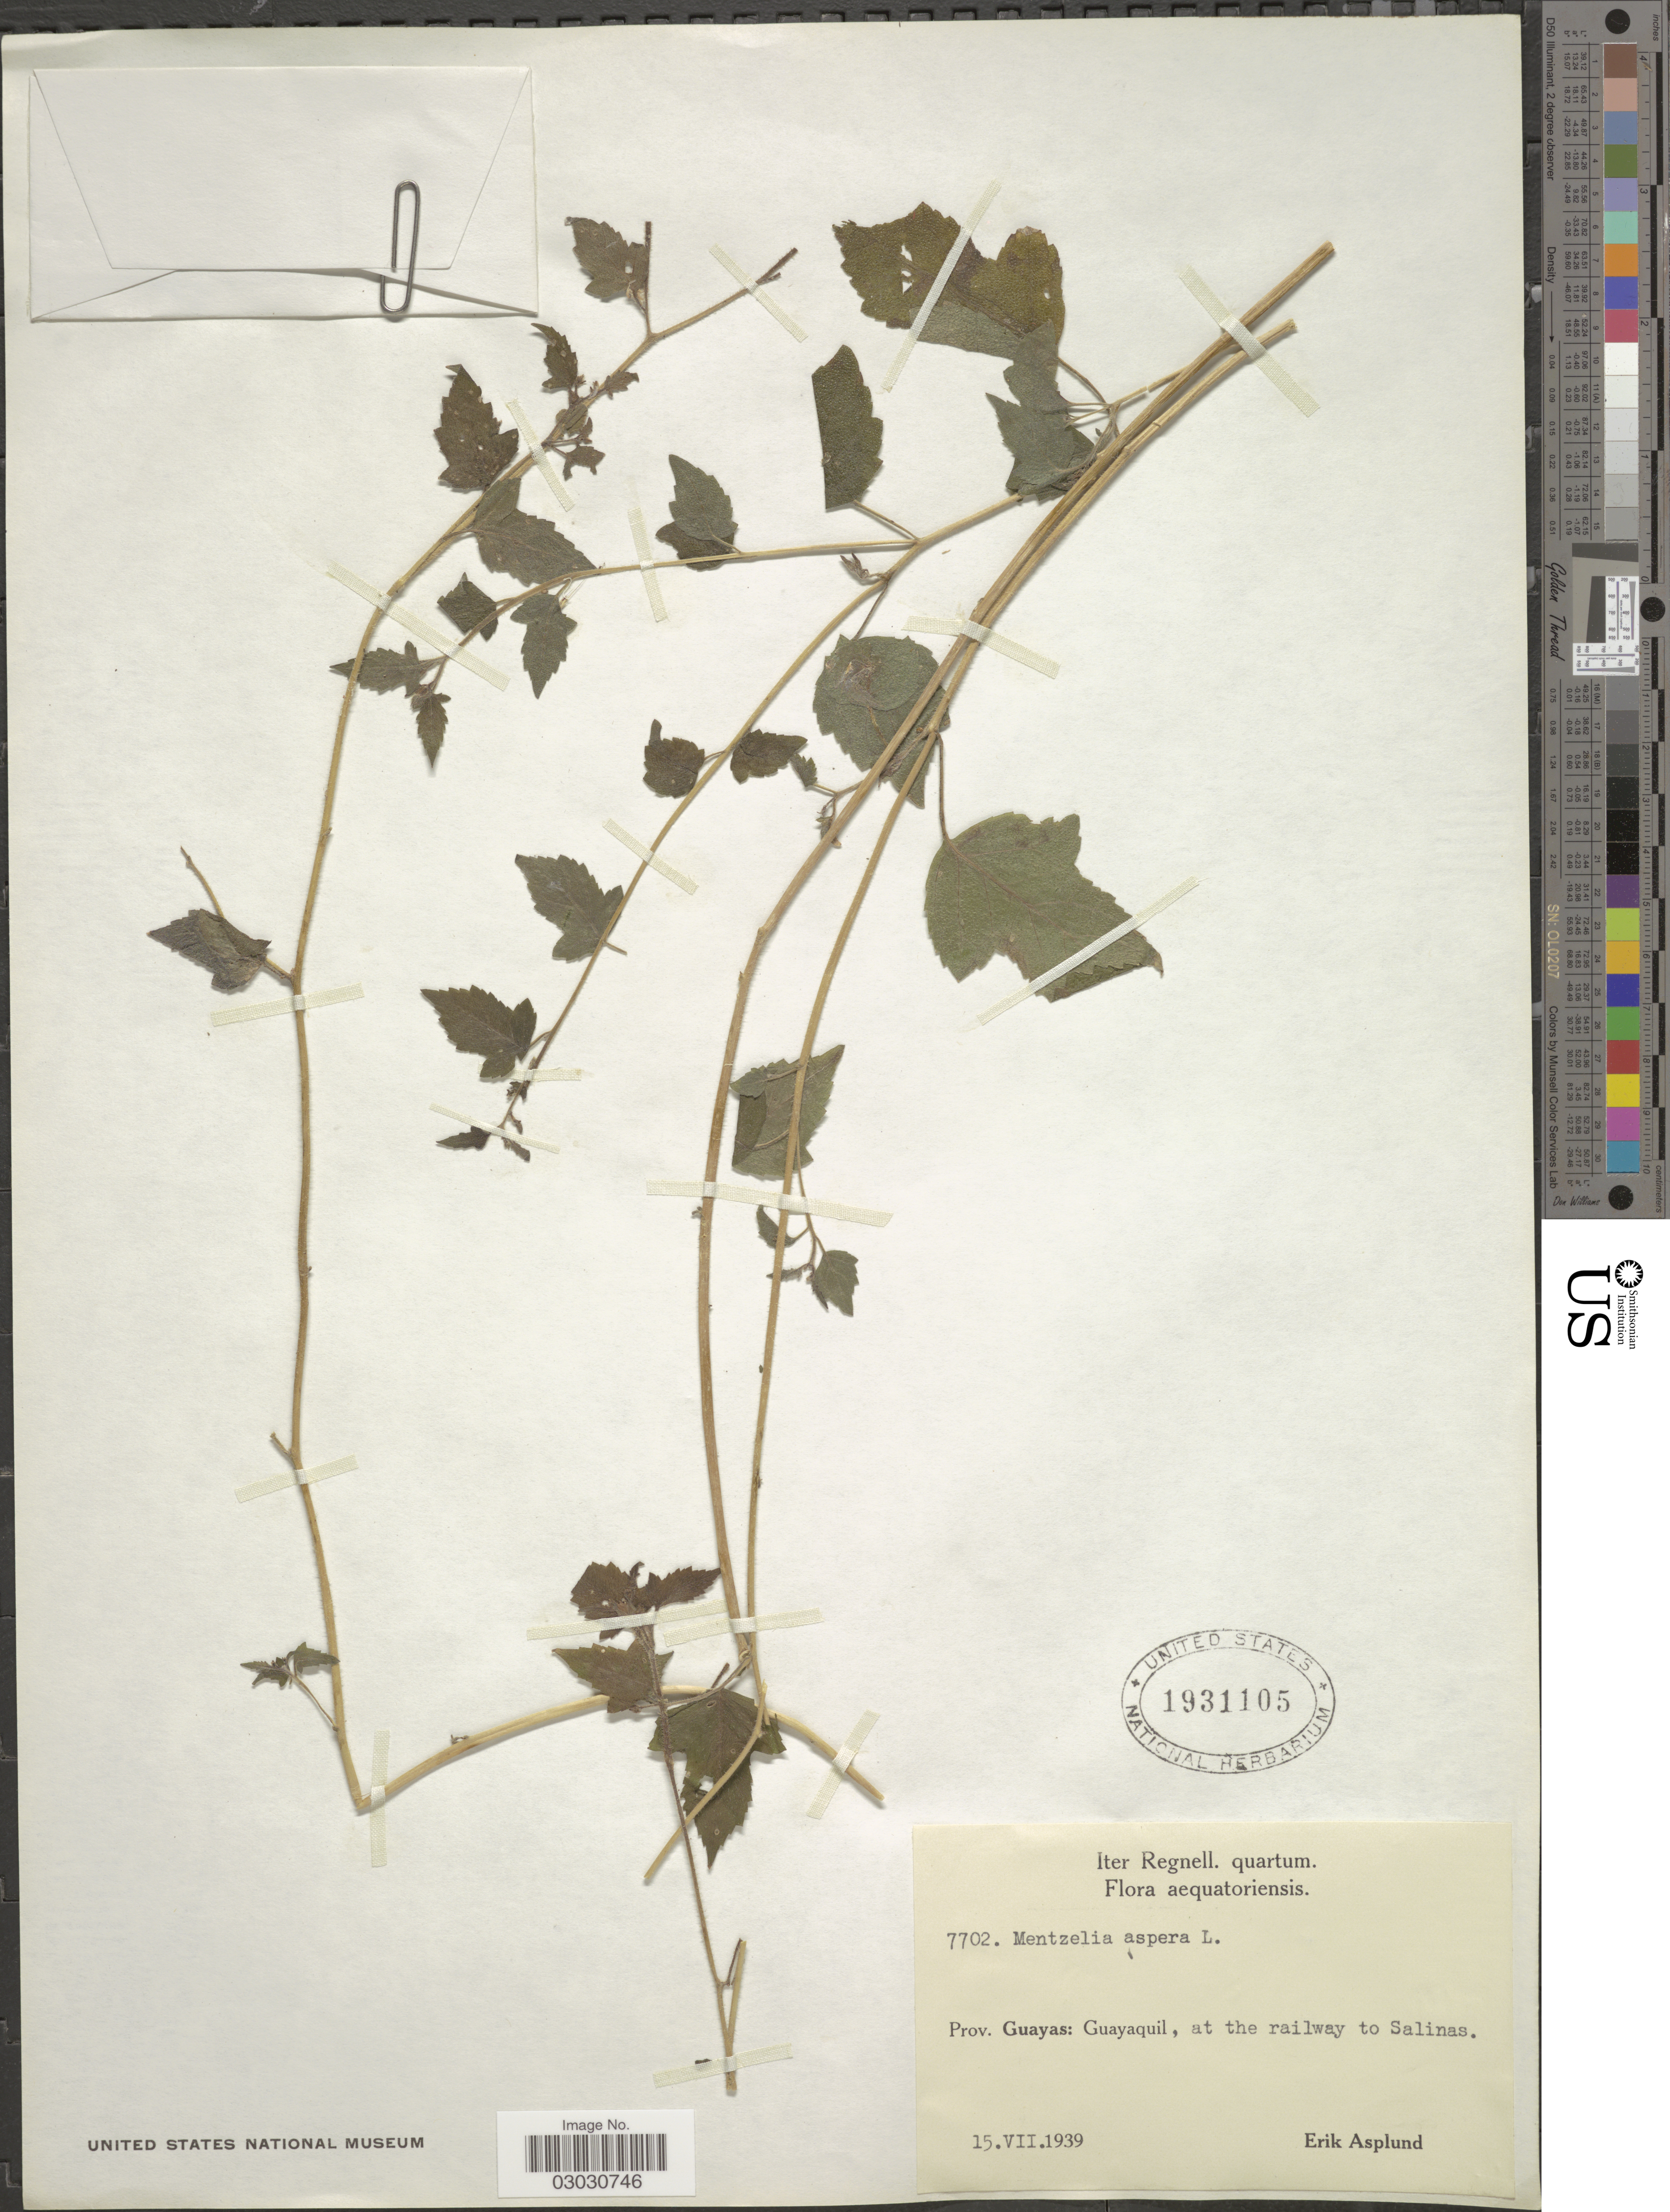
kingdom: Plantae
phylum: Tracheophyta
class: Magnoliopsida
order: Cornales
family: Loasaceae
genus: Mentzelia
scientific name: Mentzelia aspera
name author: L.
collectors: E. Asplund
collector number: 7702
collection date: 1939-07-15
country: Ecuador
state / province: Guayas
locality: Guayaquil, at the railway to Salinas.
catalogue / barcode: US 1931105